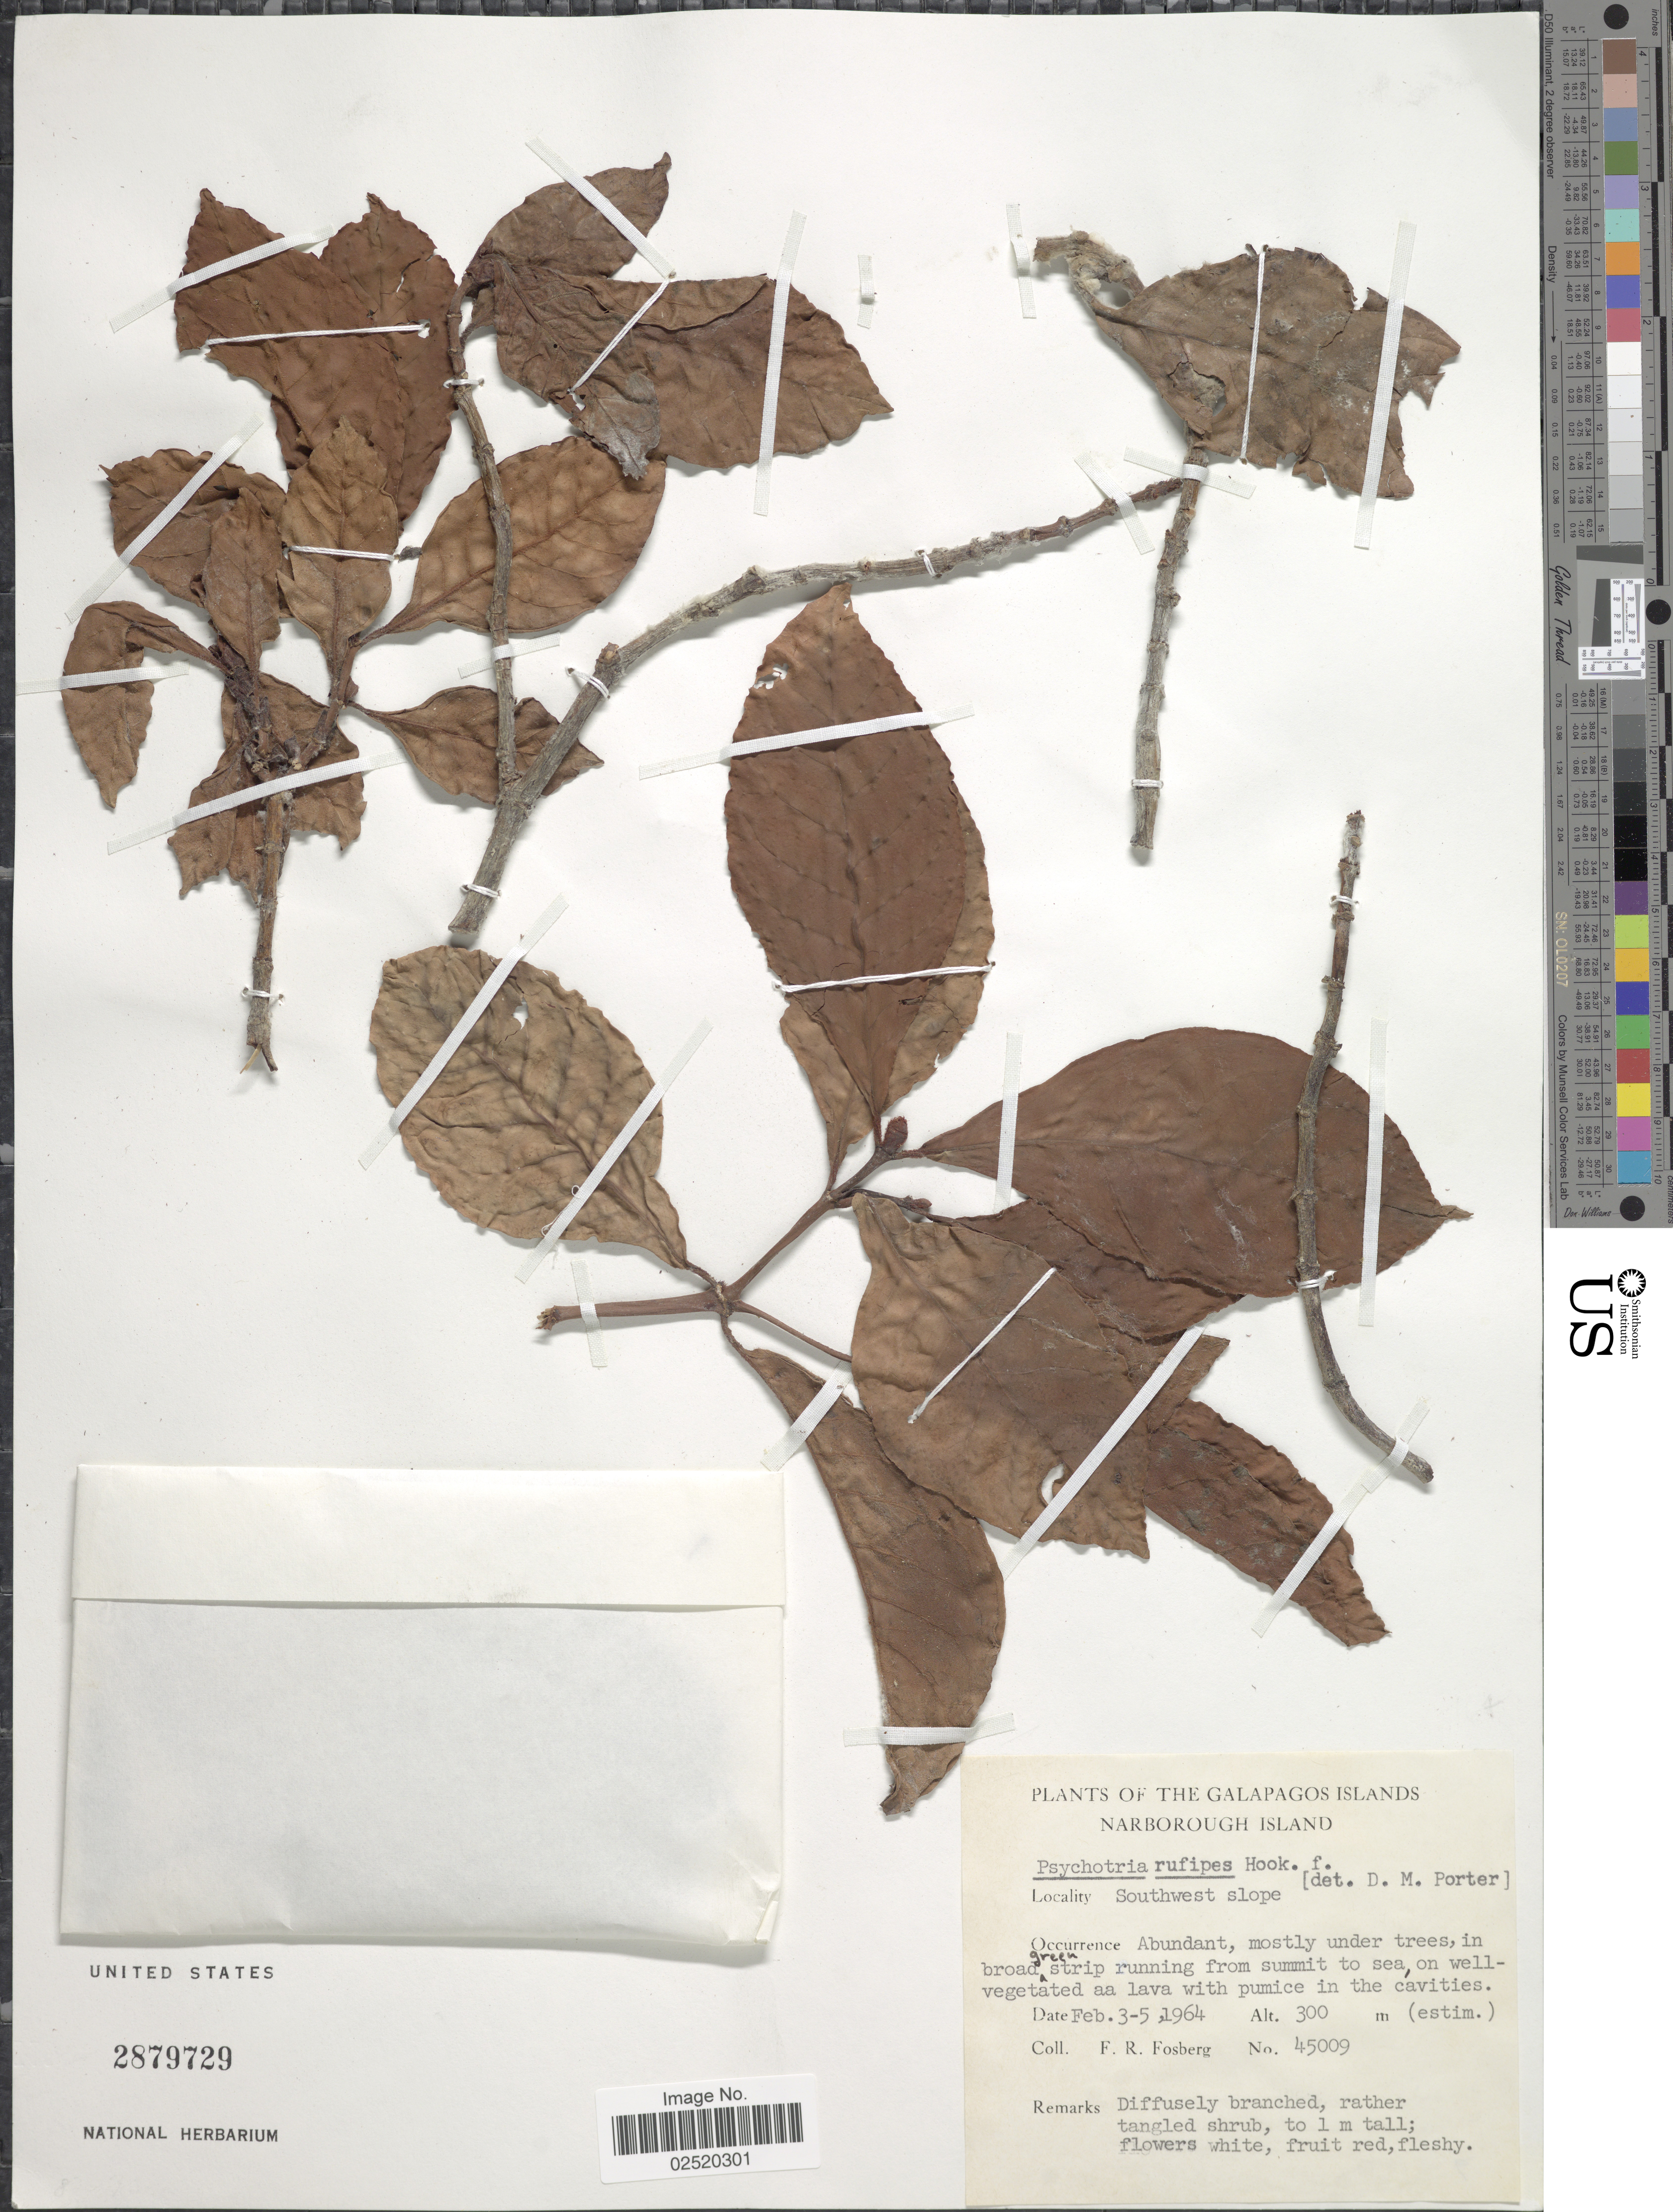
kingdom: Plantae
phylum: Tracheophyta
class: Magnoliopsida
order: Gentianales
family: Rubiaceae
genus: Psychotria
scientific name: Psychotria rufipes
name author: Hook. f.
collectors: F. R. Fosberg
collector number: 45009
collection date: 1964-02-03/1964-02-05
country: Ecuador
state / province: Colón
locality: The Galapagos Islands, Narborough Island, Southwest slope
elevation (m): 300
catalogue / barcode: US 2879729